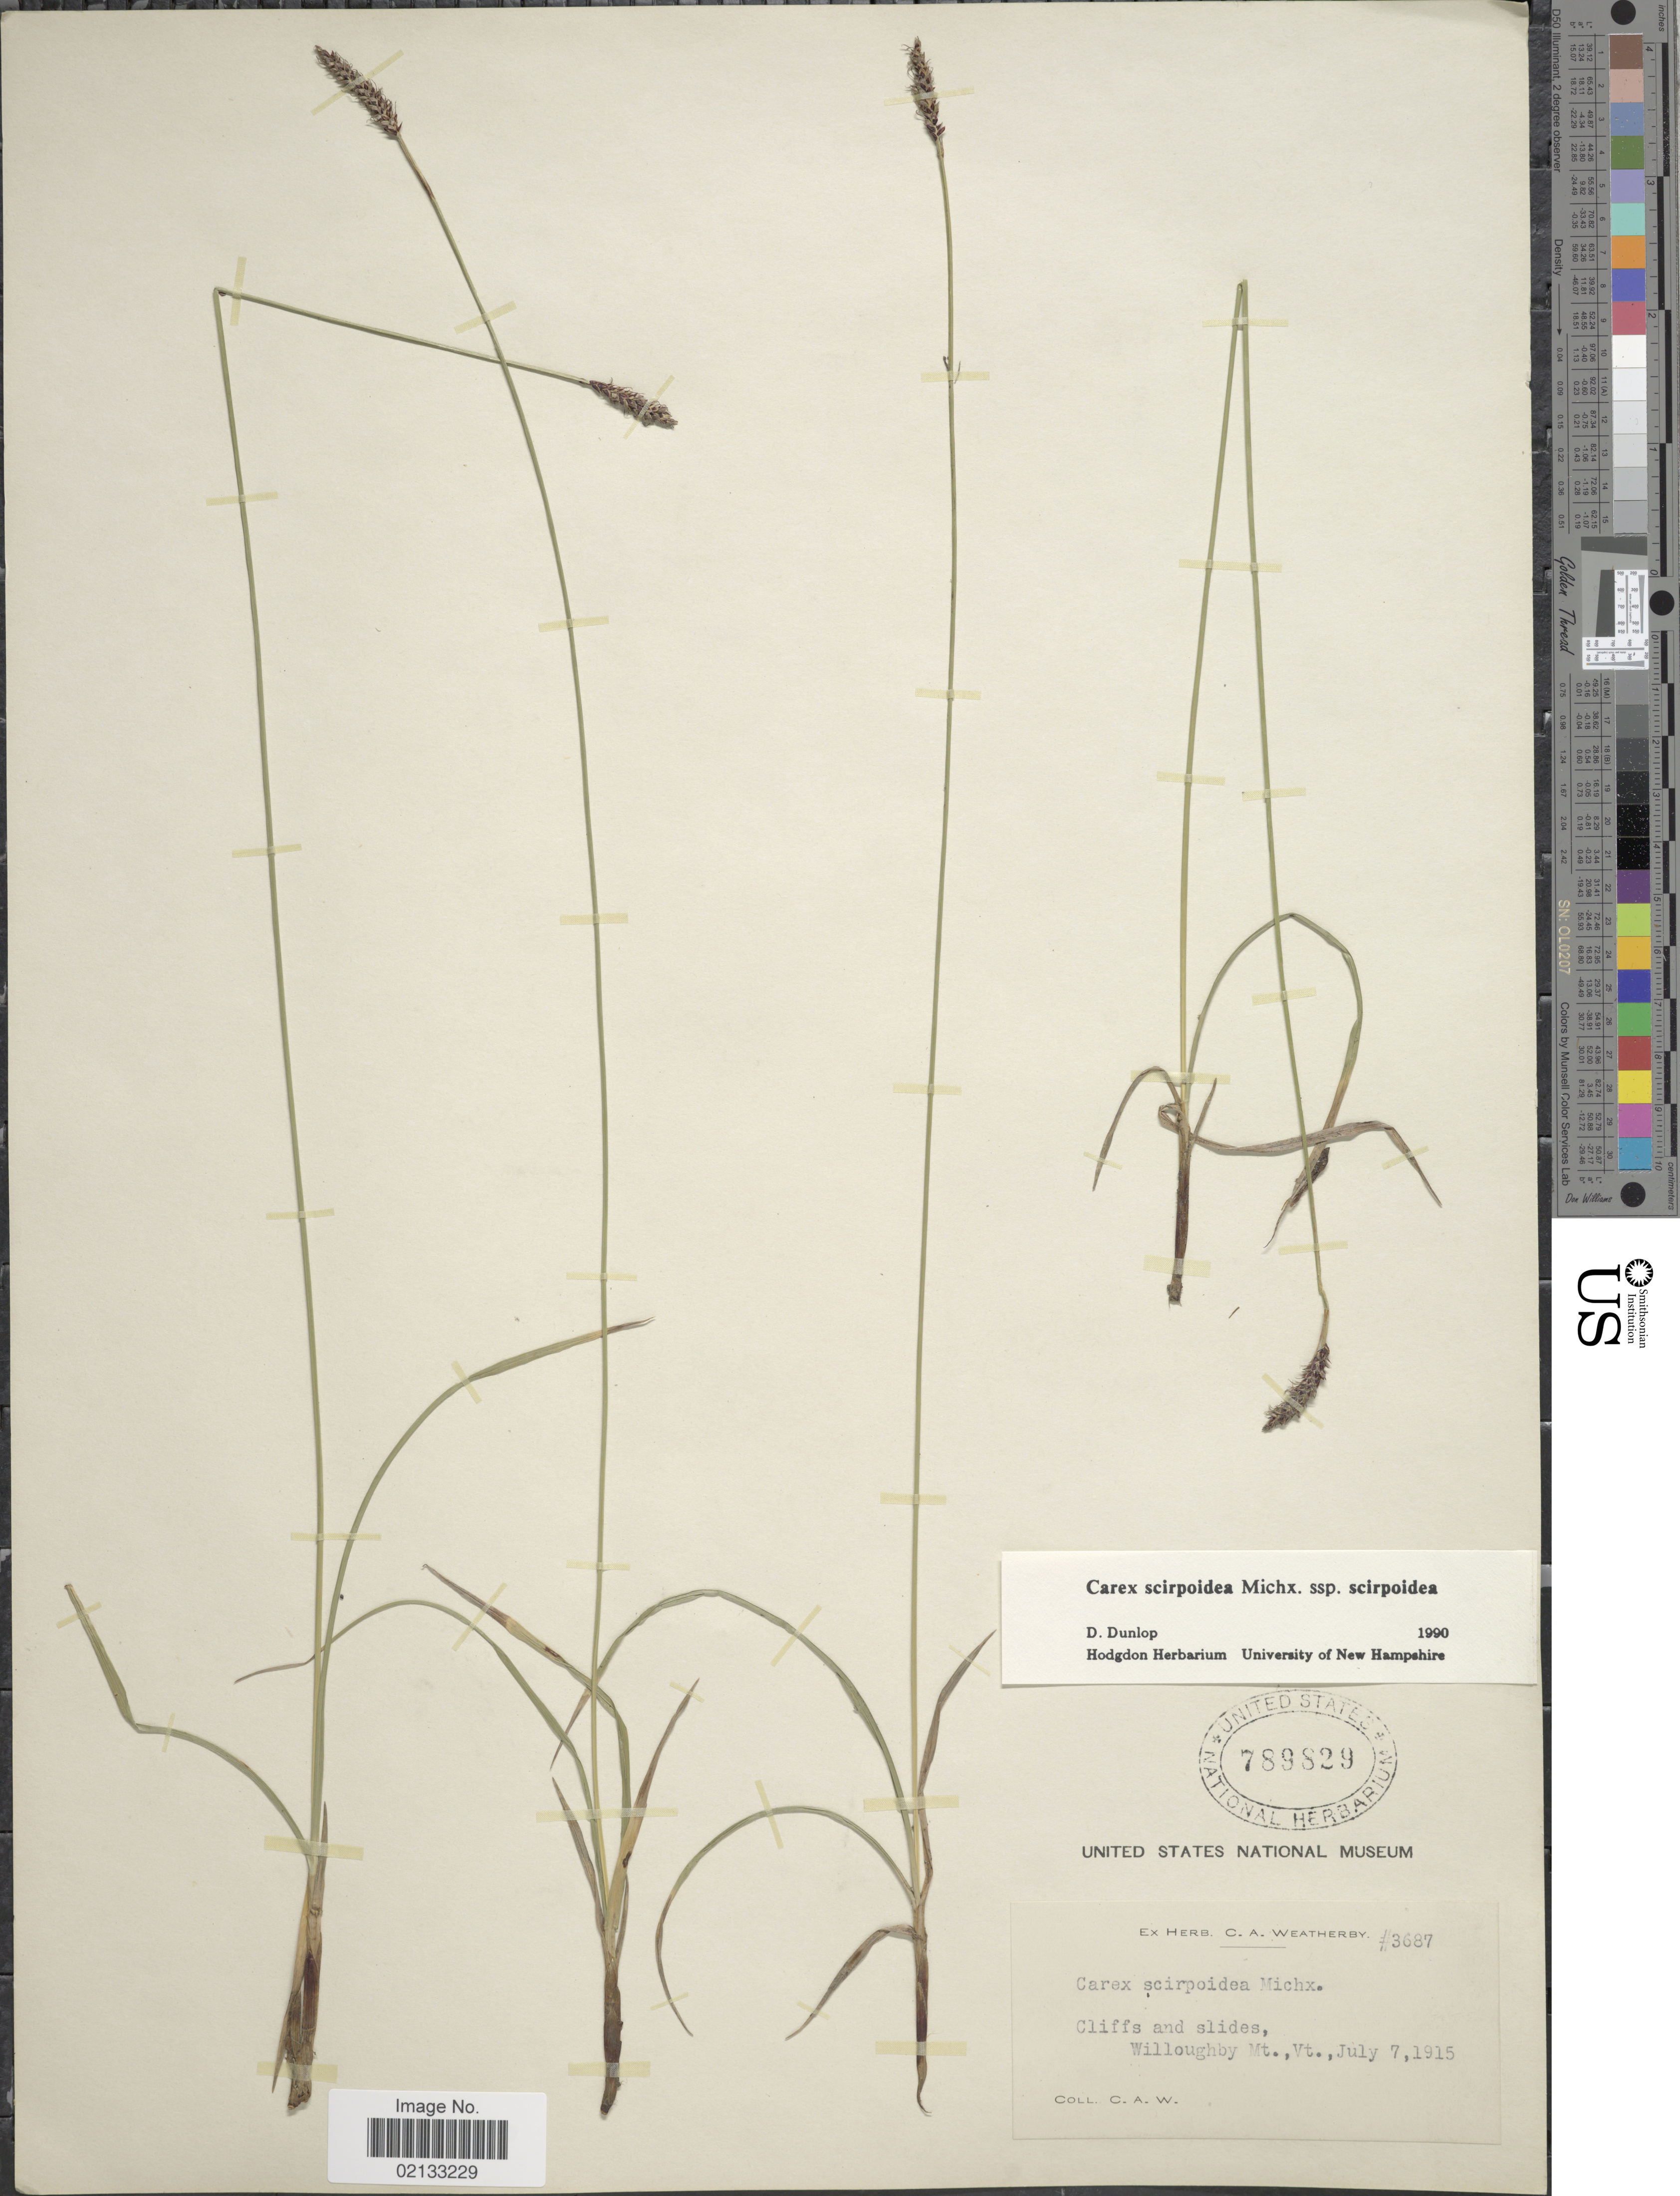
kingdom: Plantae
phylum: Tracheophyta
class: Liliopsida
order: Poales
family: Cyperaceae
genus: Carex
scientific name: Carex scirpoidea subsp. scirpoidea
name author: Michx.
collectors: C. A. Weatherby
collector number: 3687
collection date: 1915-07-07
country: United States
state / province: Vermont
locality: Cliffs and slides, Willoughby Mt.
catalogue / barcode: US 789829